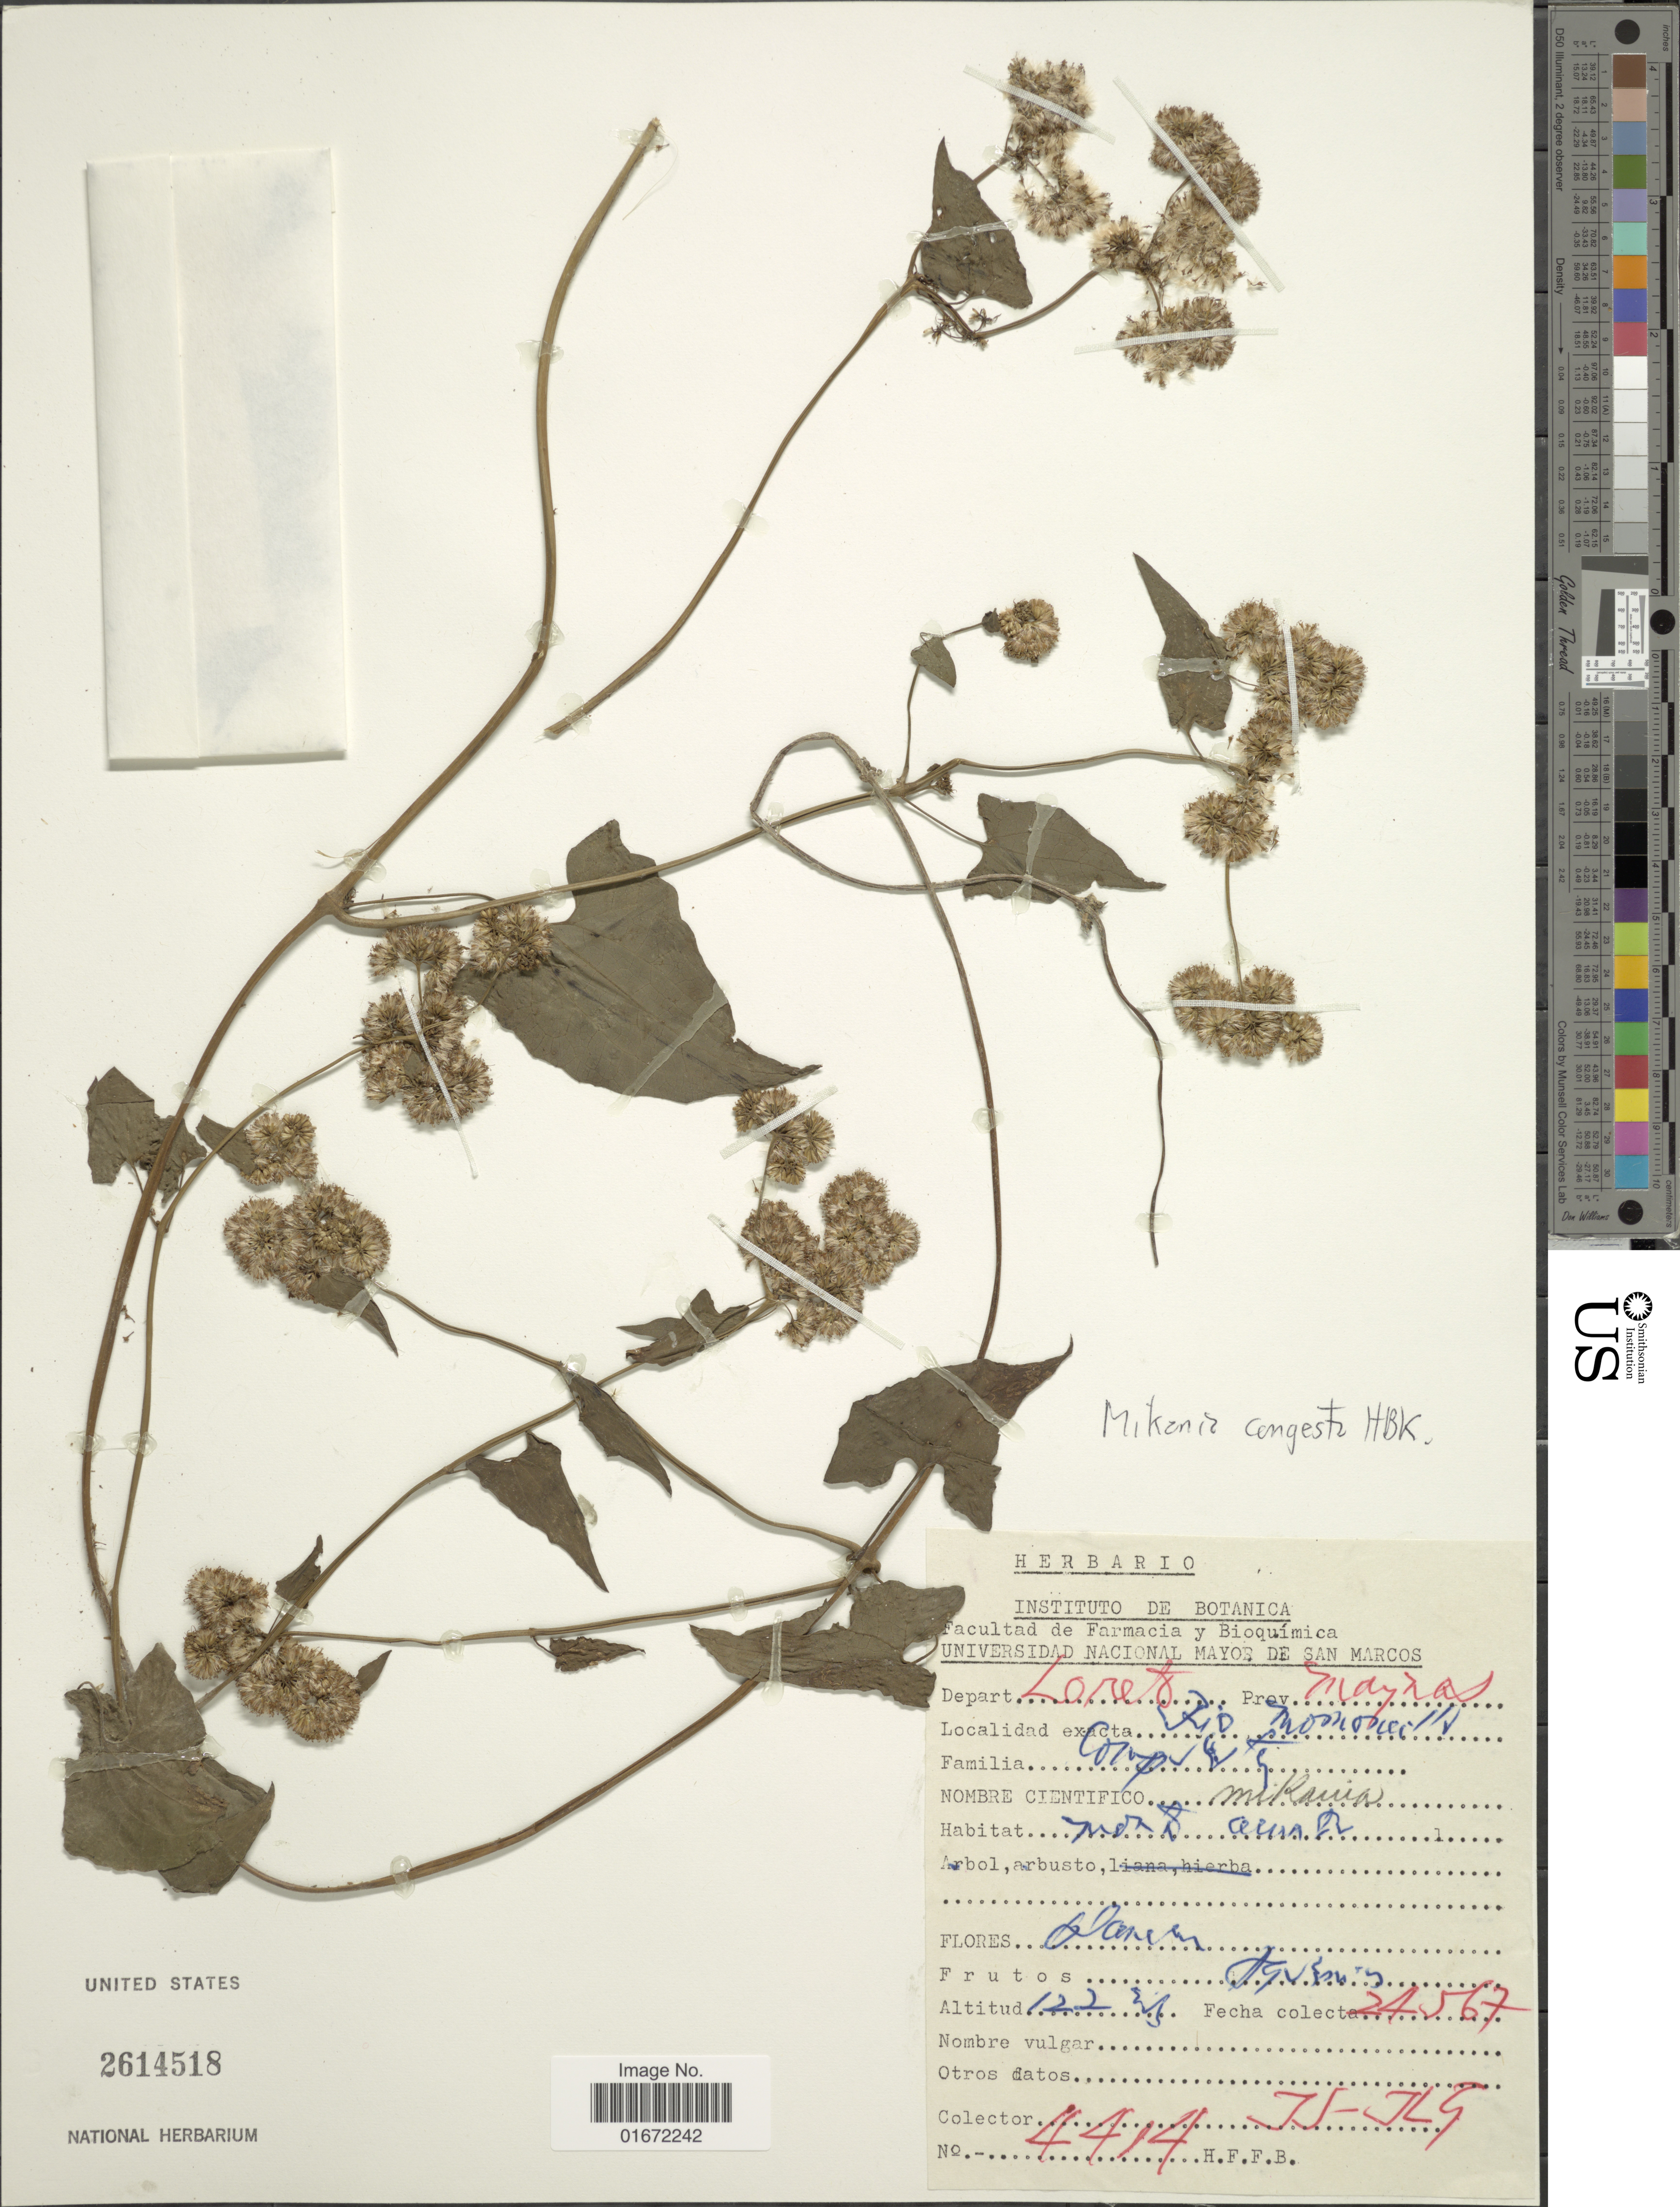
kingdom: Plantae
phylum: Tracheophyta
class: Magnoliopsida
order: Asterales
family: Asteraceae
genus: Mikania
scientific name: Mikania congesta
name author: DC.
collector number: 4414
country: Peru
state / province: Loreto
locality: Depart. Loreto. Prov. Maynas. Rio Momonulli [interpreted]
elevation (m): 122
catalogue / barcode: US 2614518